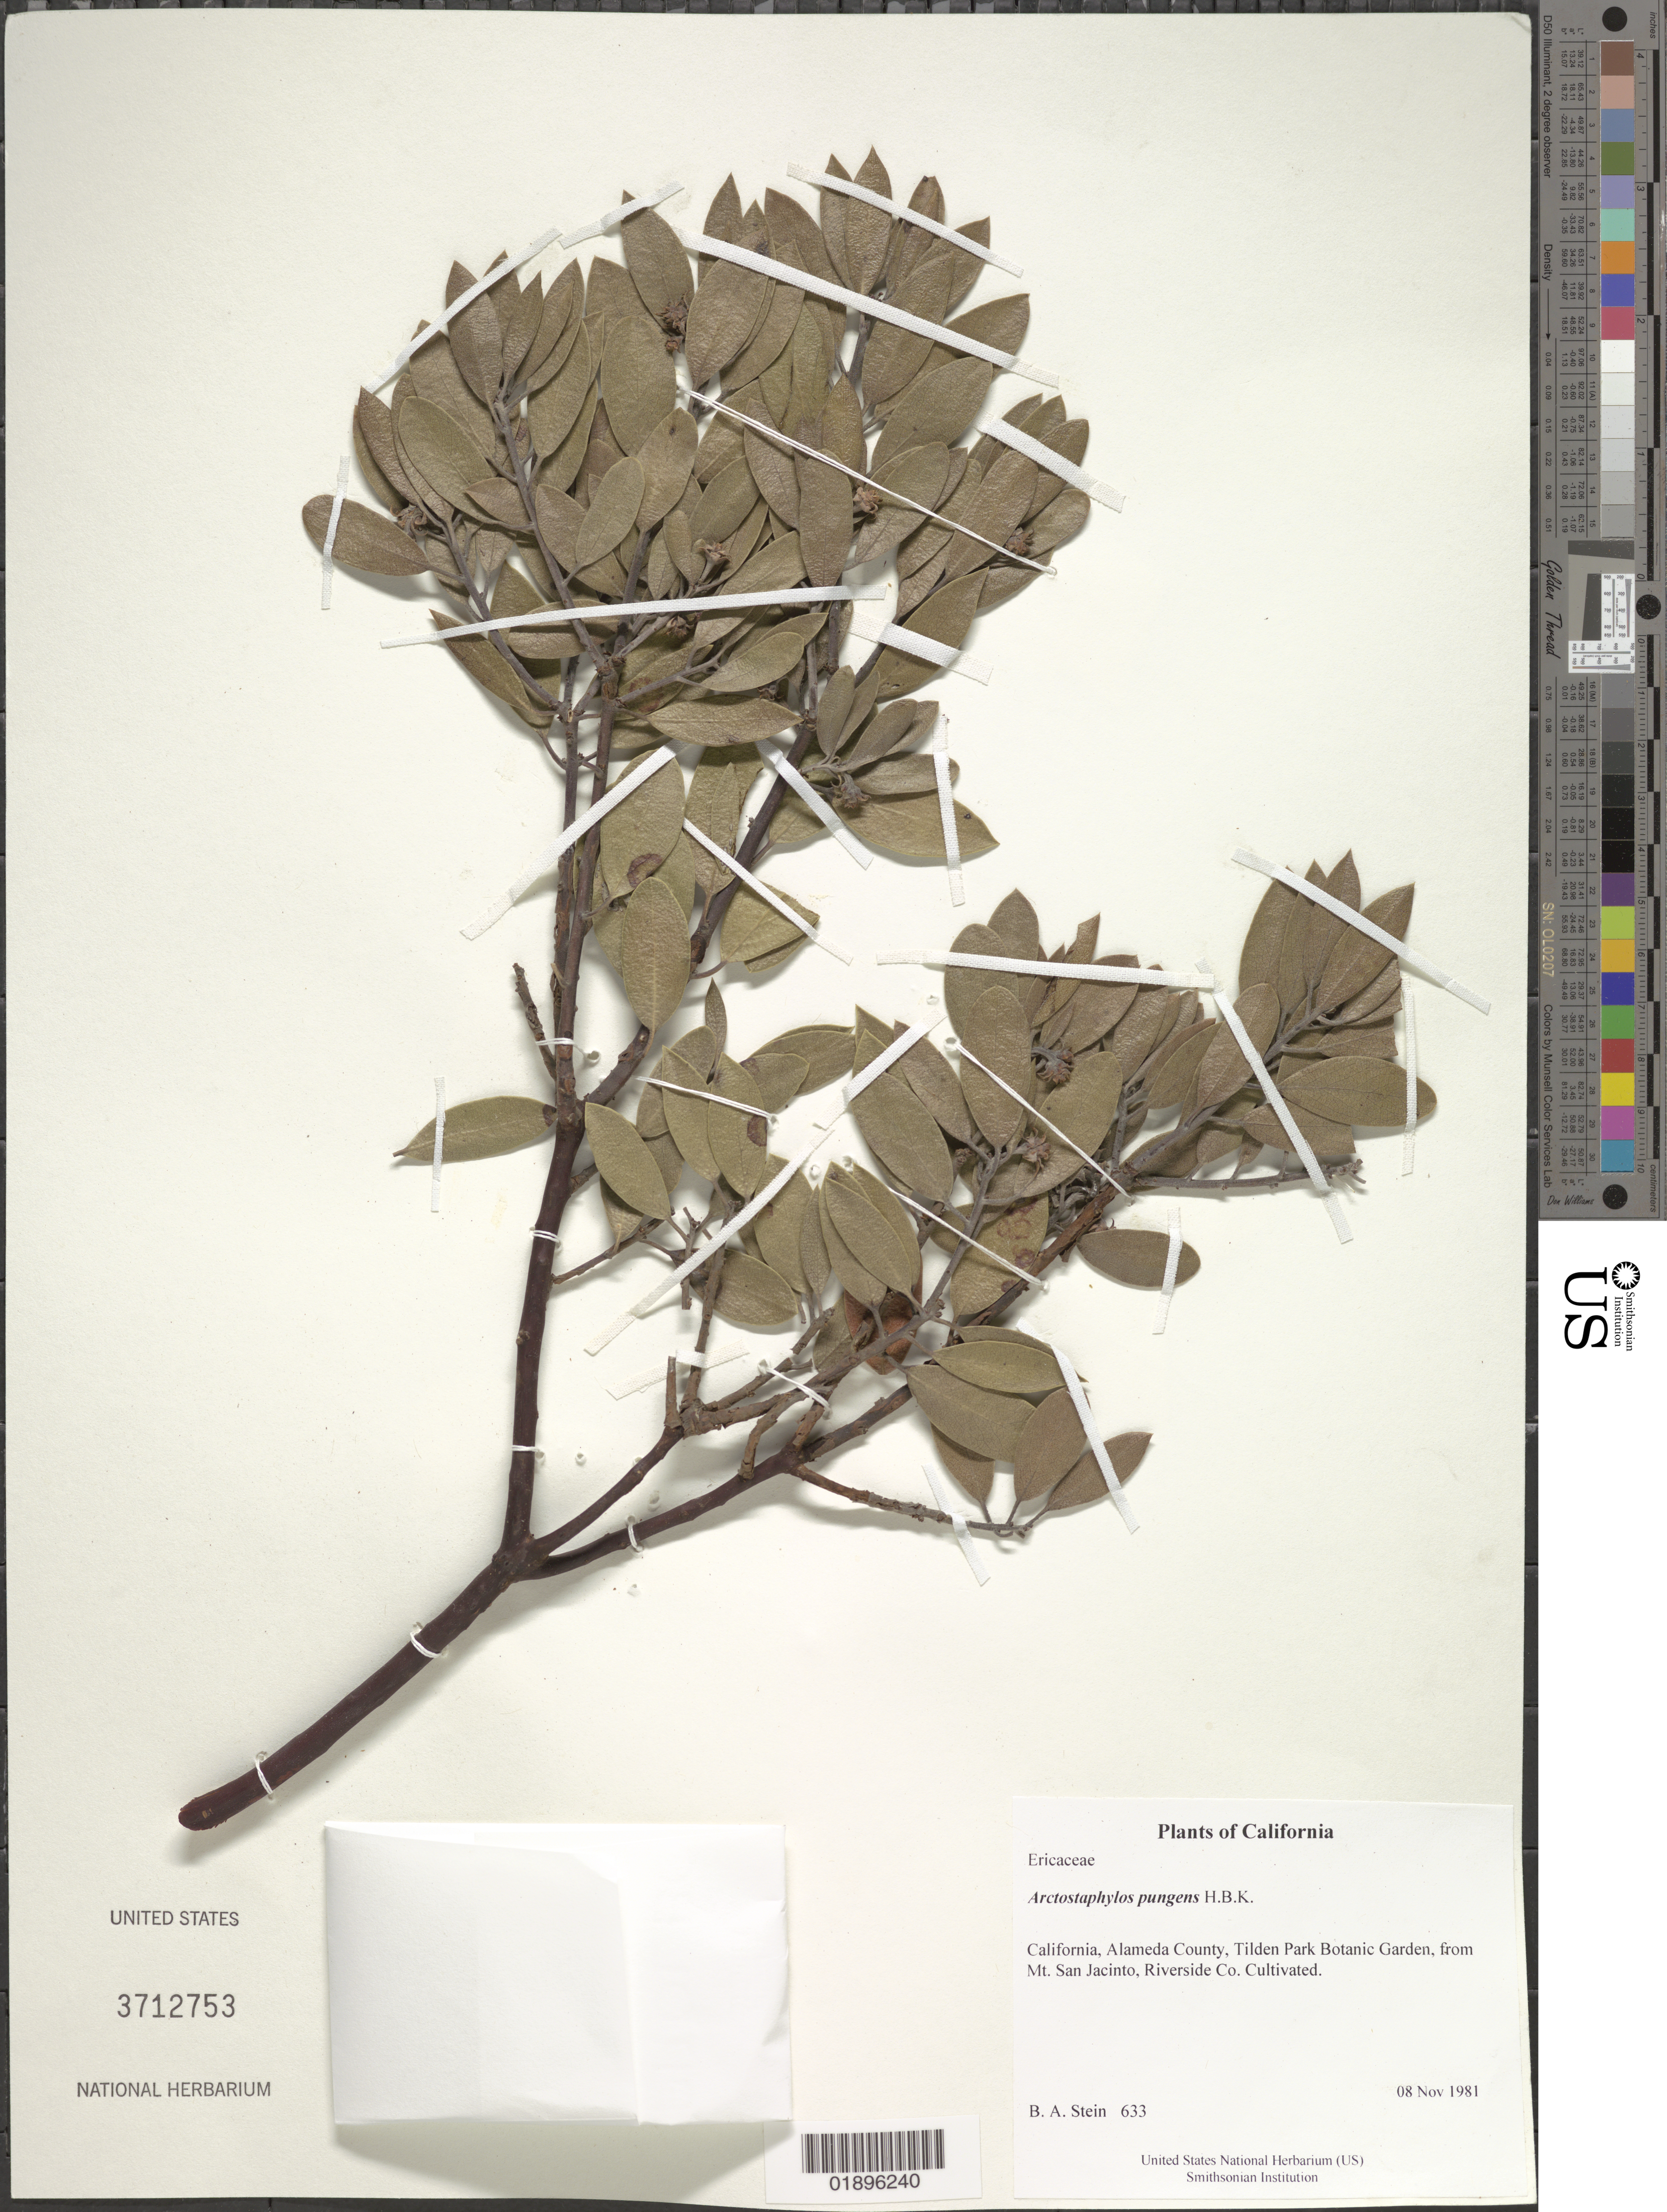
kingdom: Plantae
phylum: Tracheophyta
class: Magnoliopsida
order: Ericales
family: Ericaceae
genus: Arctostaphylos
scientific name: Arctostaphylos pungens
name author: Kunth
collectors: B. A. Stein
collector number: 633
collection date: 1981-11-08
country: United States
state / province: California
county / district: Alameda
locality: Tilden Park Botanic Garden, from Mt. San Jacinto, Riverside Co.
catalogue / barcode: US 3712753